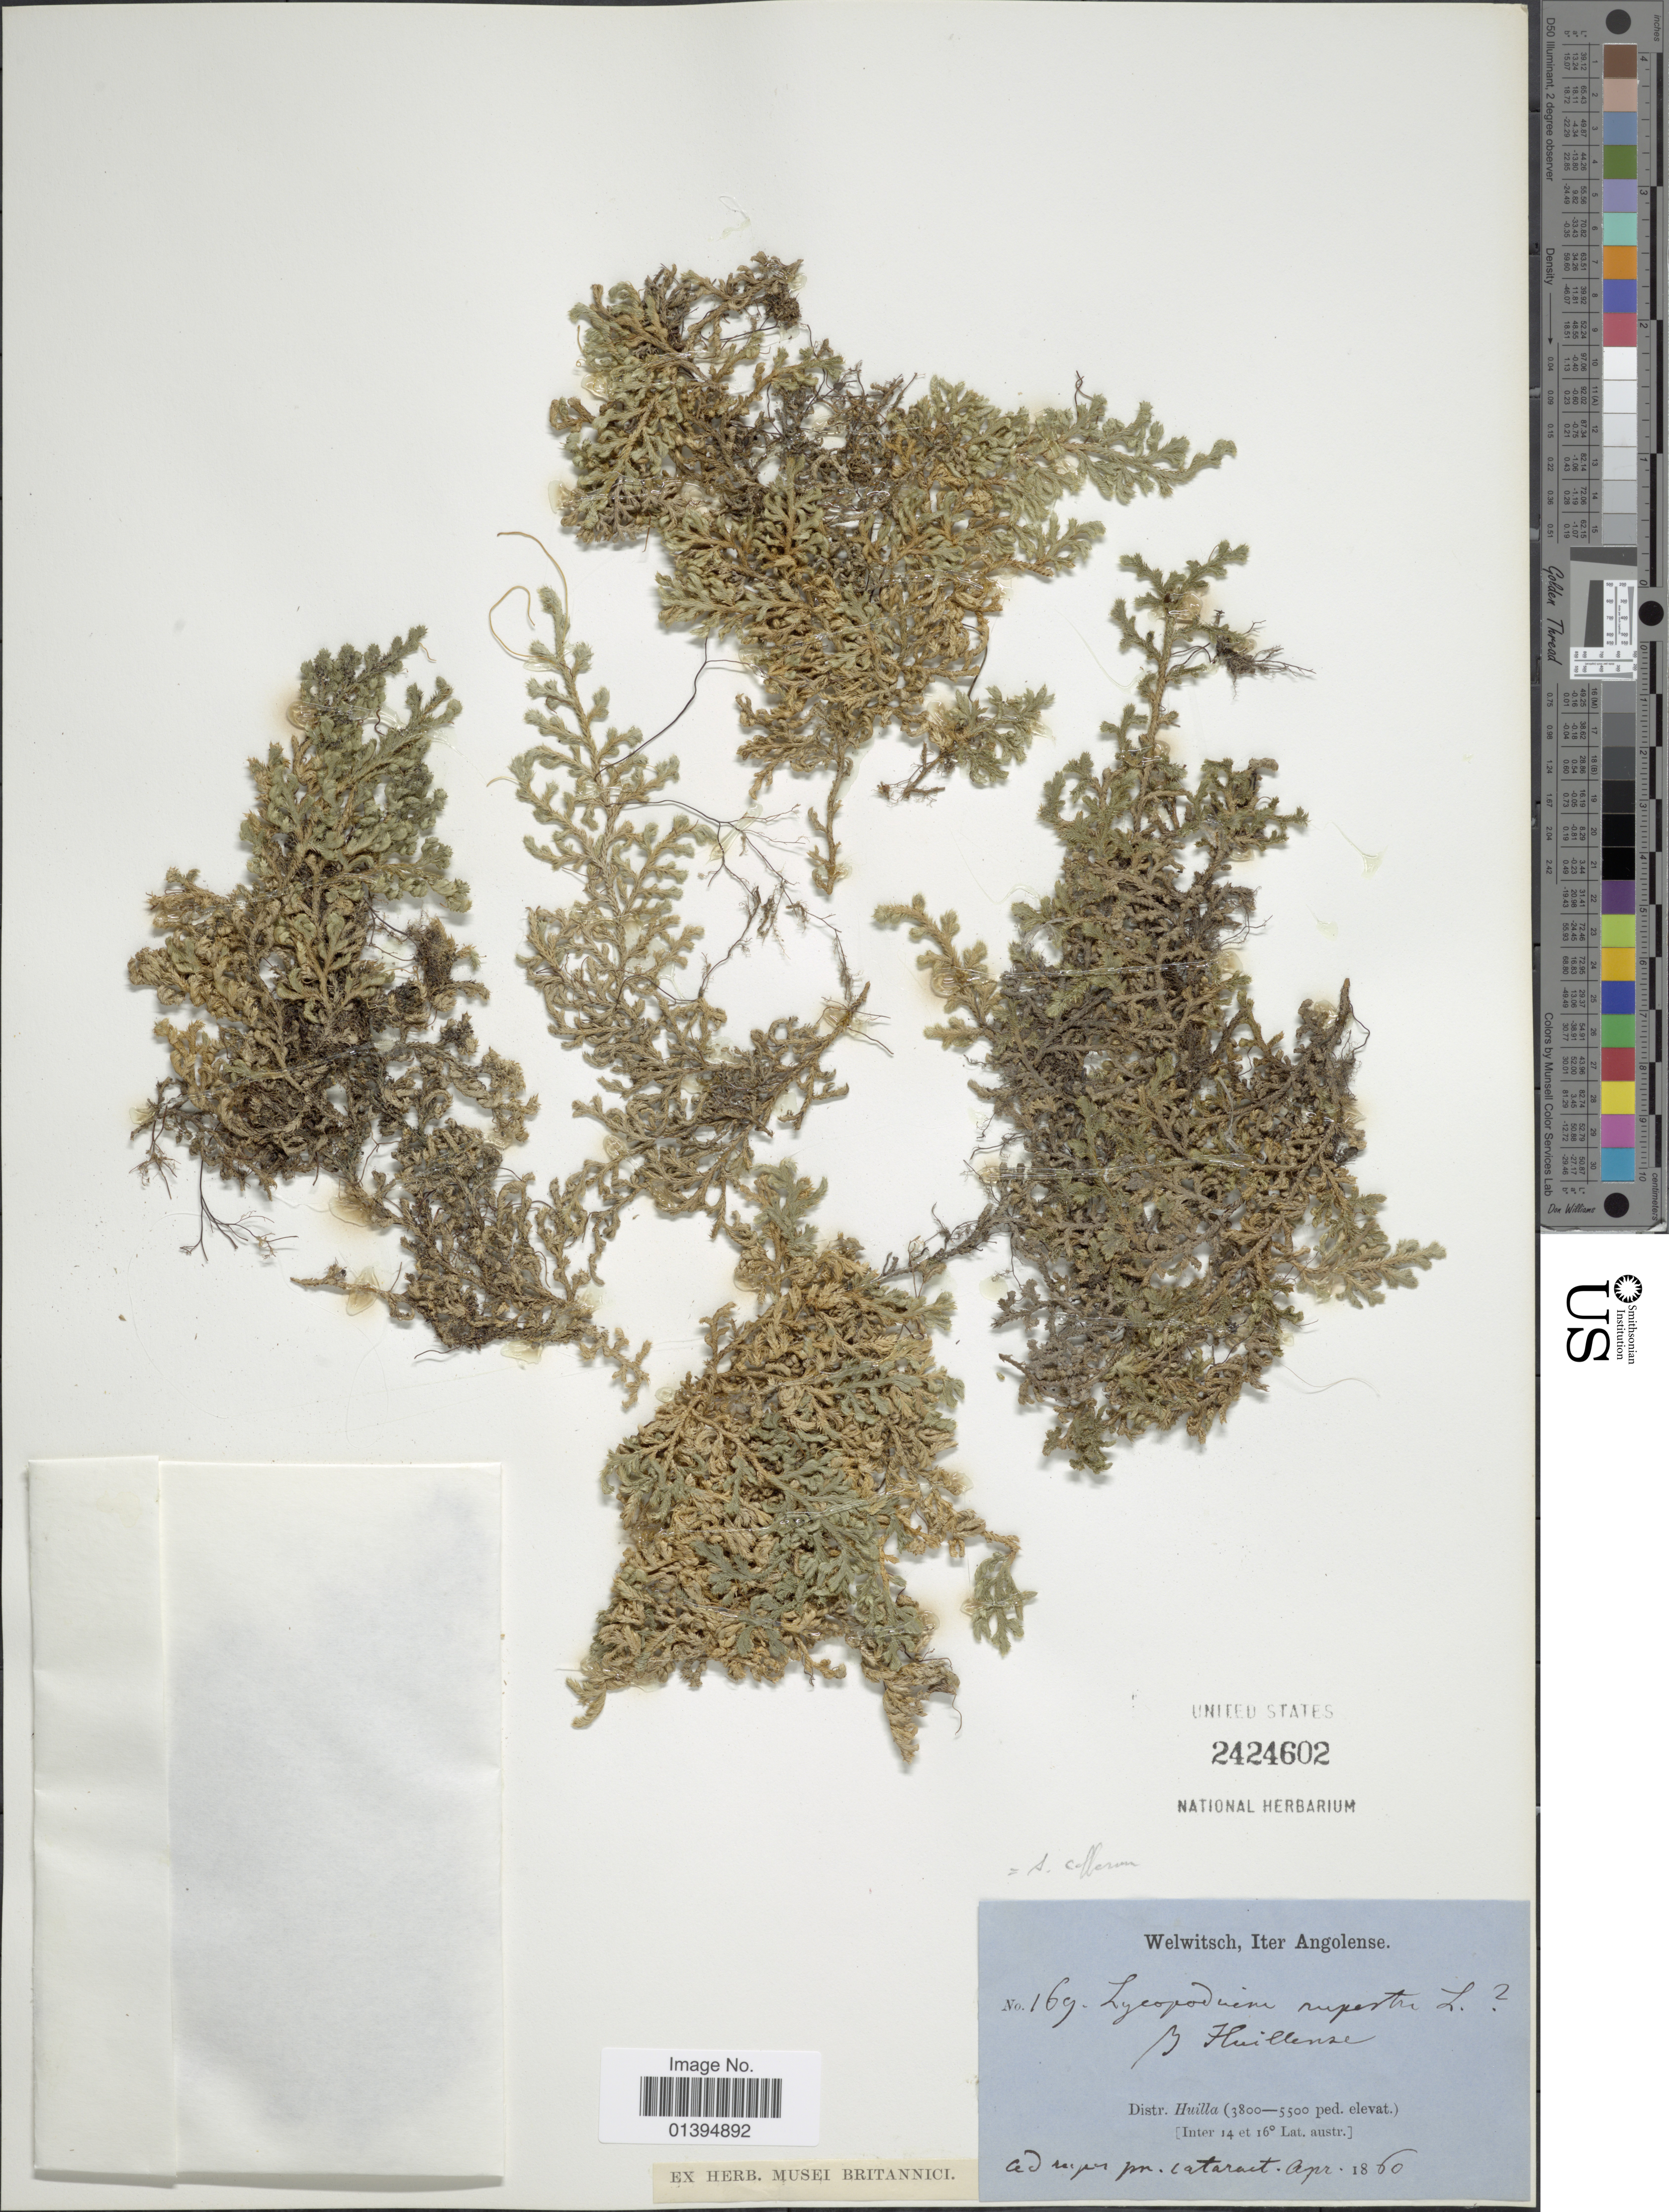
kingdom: Plantae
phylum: Tracheophyta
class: Lycopodiopsida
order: Selaginellales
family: Selaginellaceae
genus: Selaginella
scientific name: Selaginella caffrorum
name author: (Milde) Hieron.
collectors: -. Welwitsch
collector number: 169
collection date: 1860-04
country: Angola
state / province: Huila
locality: Distr. Huilla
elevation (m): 1158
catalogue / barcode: US 2424602